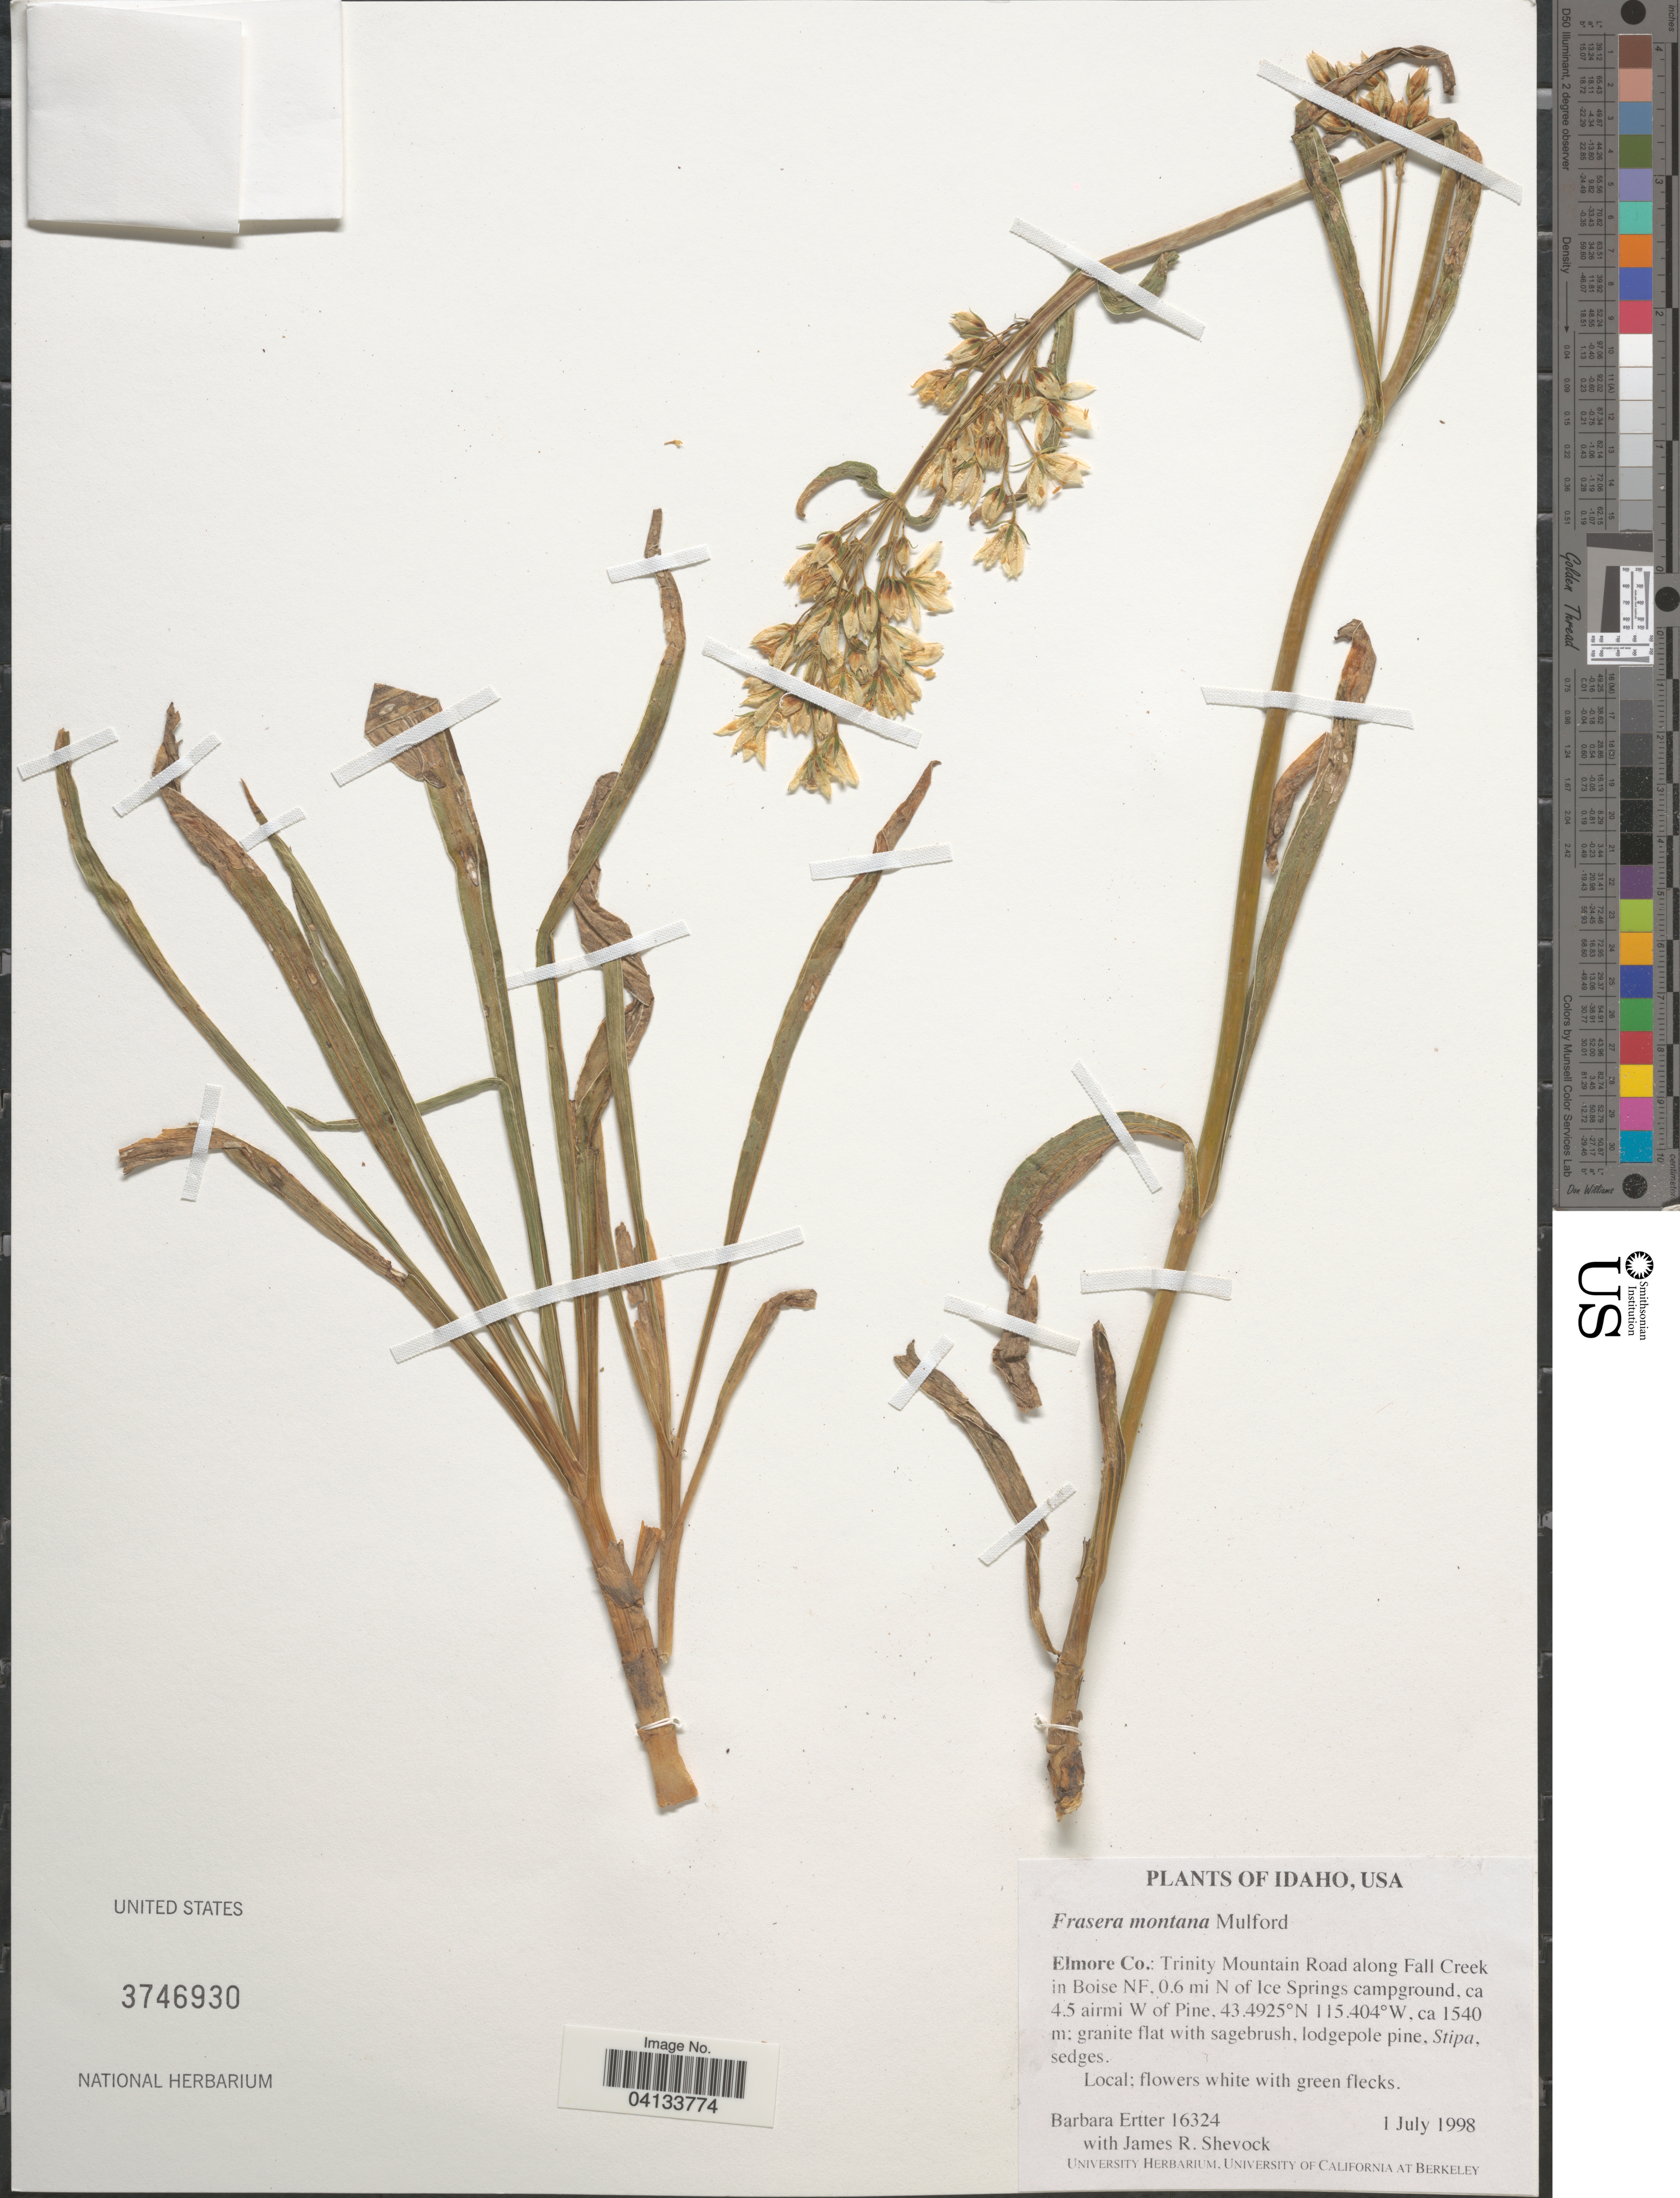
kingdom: Plantae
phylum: Tracheophyta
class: Magnoliopsida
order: Gentianales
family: Gentianaceae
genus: Frasera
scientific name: Frasera montana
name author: Mulford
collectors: B. Ertter & J. R. Shevock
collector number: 16324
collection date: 1998-07-01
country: United States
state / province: Idaho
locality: Elmore Co.: Trinity Mountain Road along Fall Creek in Boise NF, 0.6 mi N of Ice Springs campground, ca 4.5 airmi W of Pine.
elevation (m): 1540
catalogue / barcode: US 3746930